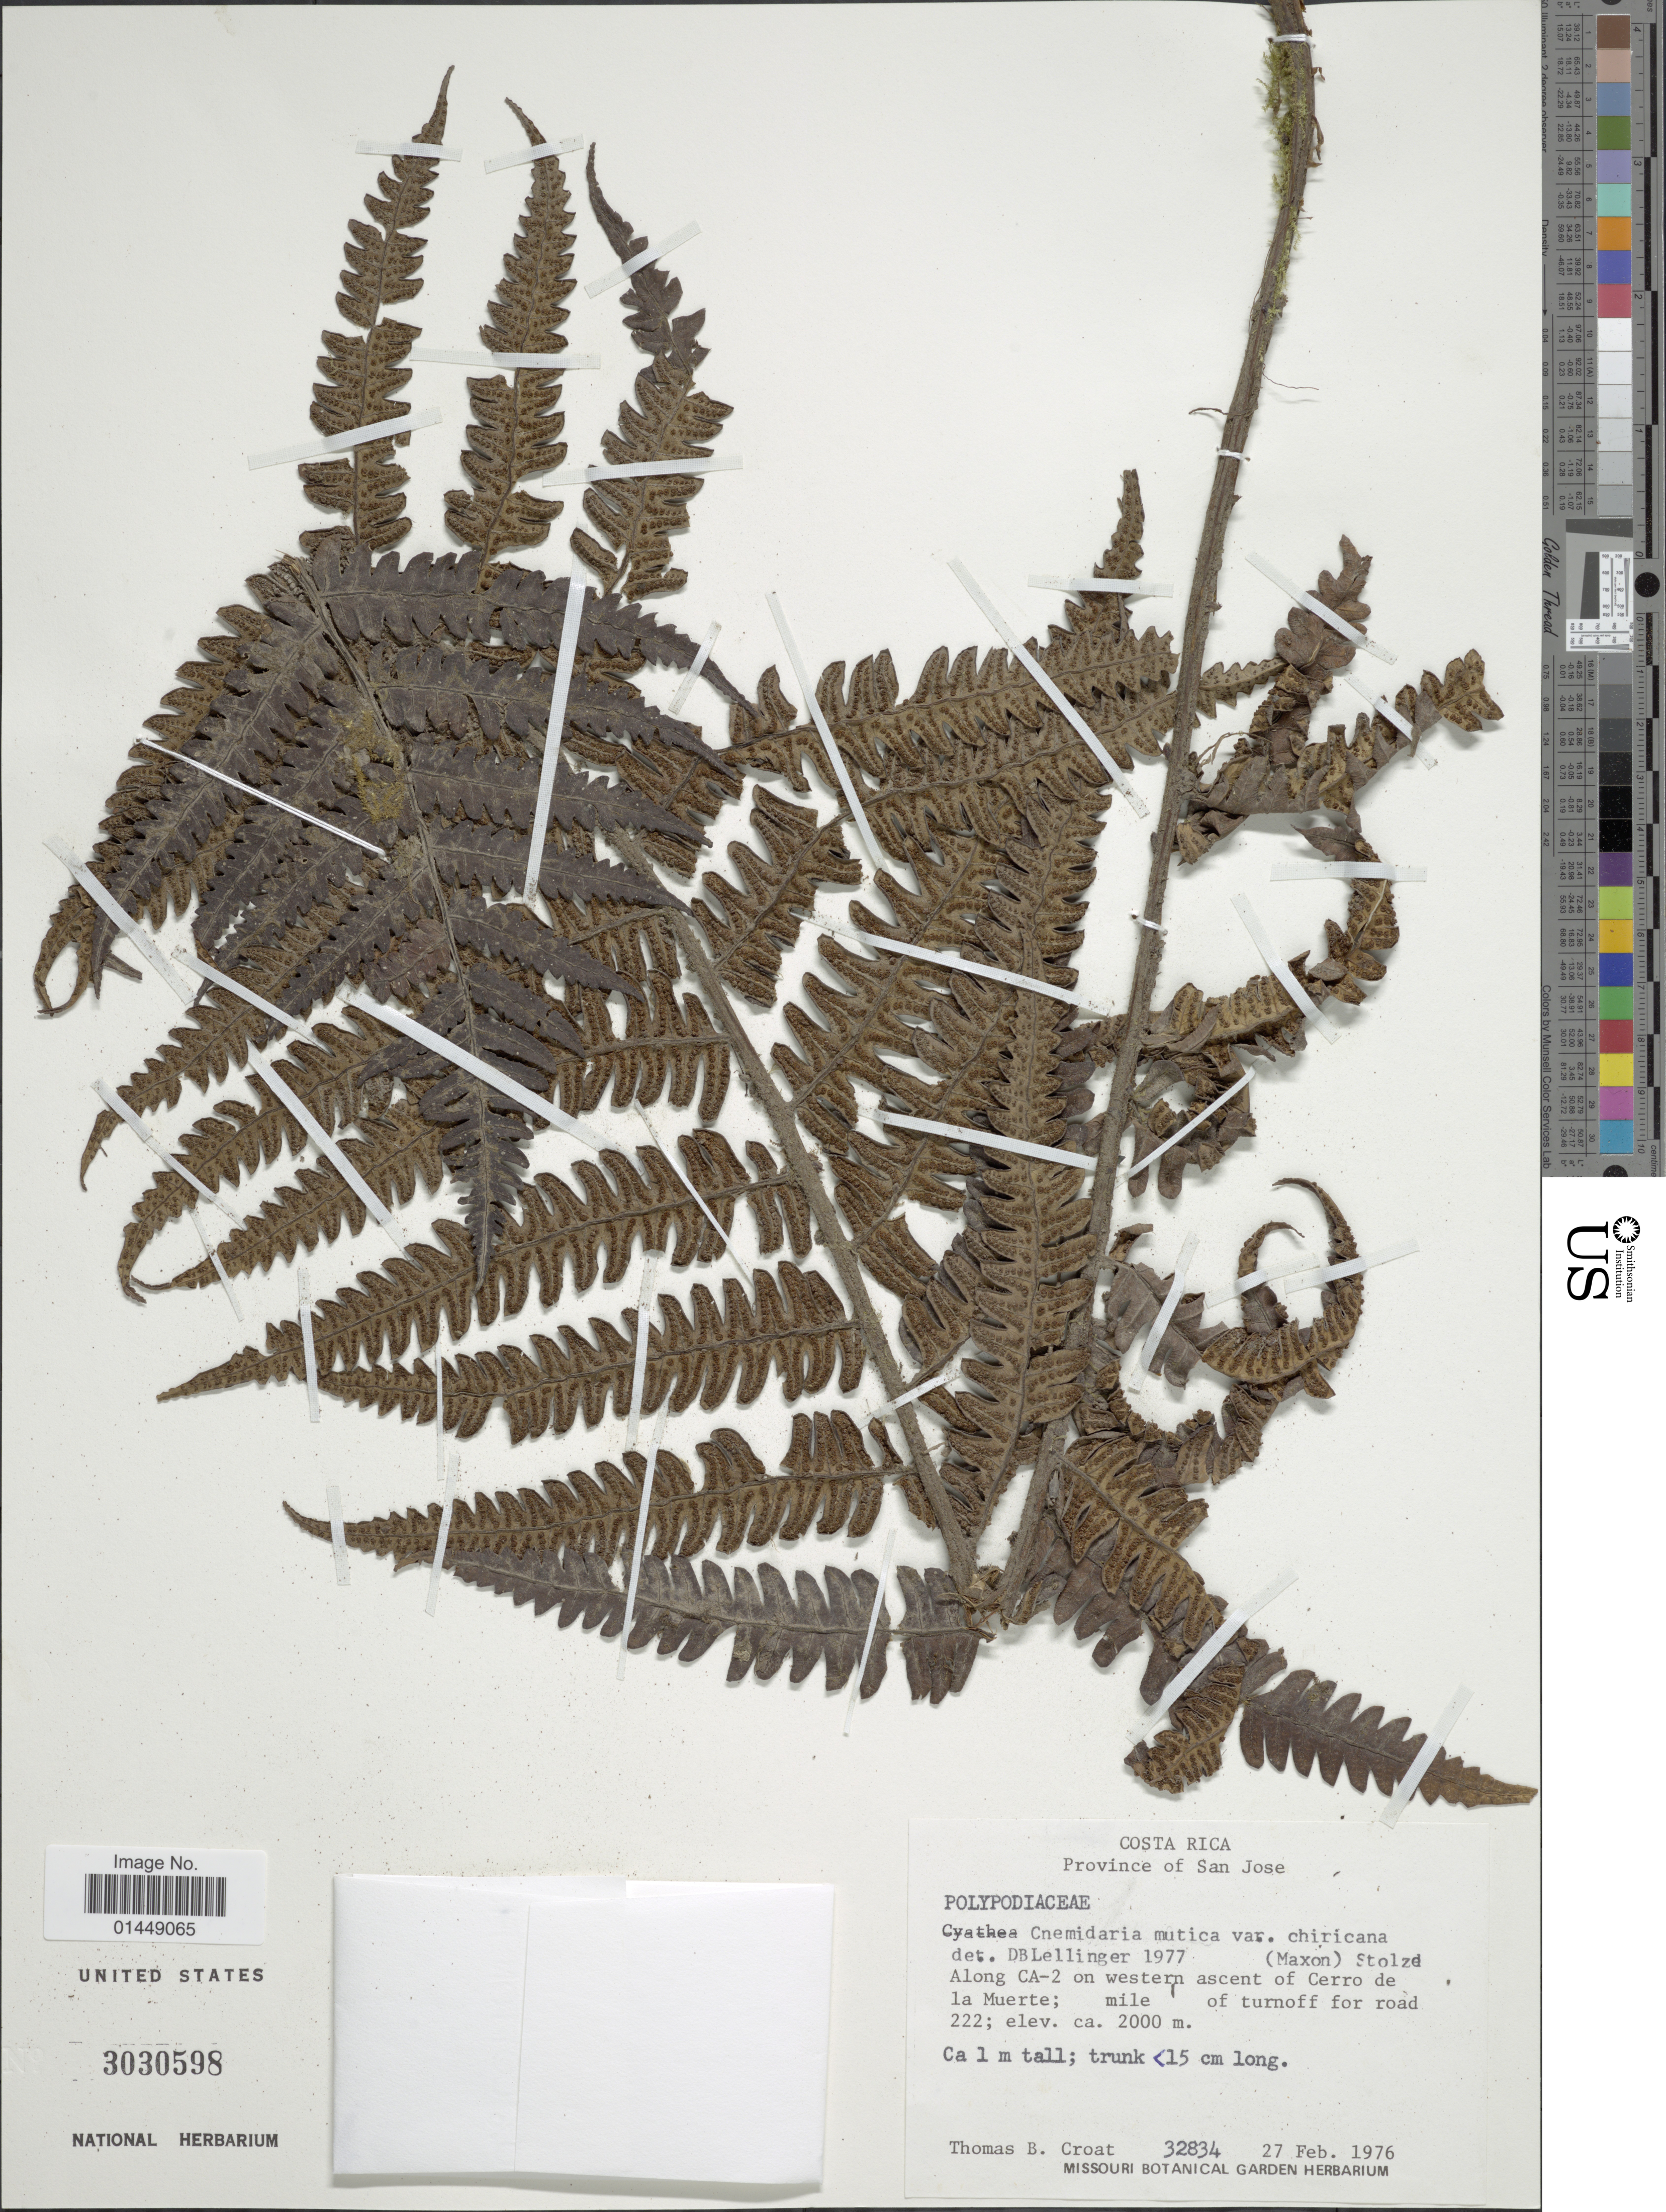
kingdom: Plantae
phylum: Tracheophyta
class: Polypodiopsida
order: Cyatheales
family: Cyatheaceae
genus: Cyathea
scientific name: Cyathea mutica var. chiricana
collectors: T. B. Croat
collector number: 32834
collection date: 1976-02-27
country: Costa Rica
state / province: San José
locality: Province of San Jose. Along CA-2 on western ascent of Cerro de la Muerte; mile 1 of turnoff for road 222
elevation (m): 2000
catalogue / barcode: US 3030598